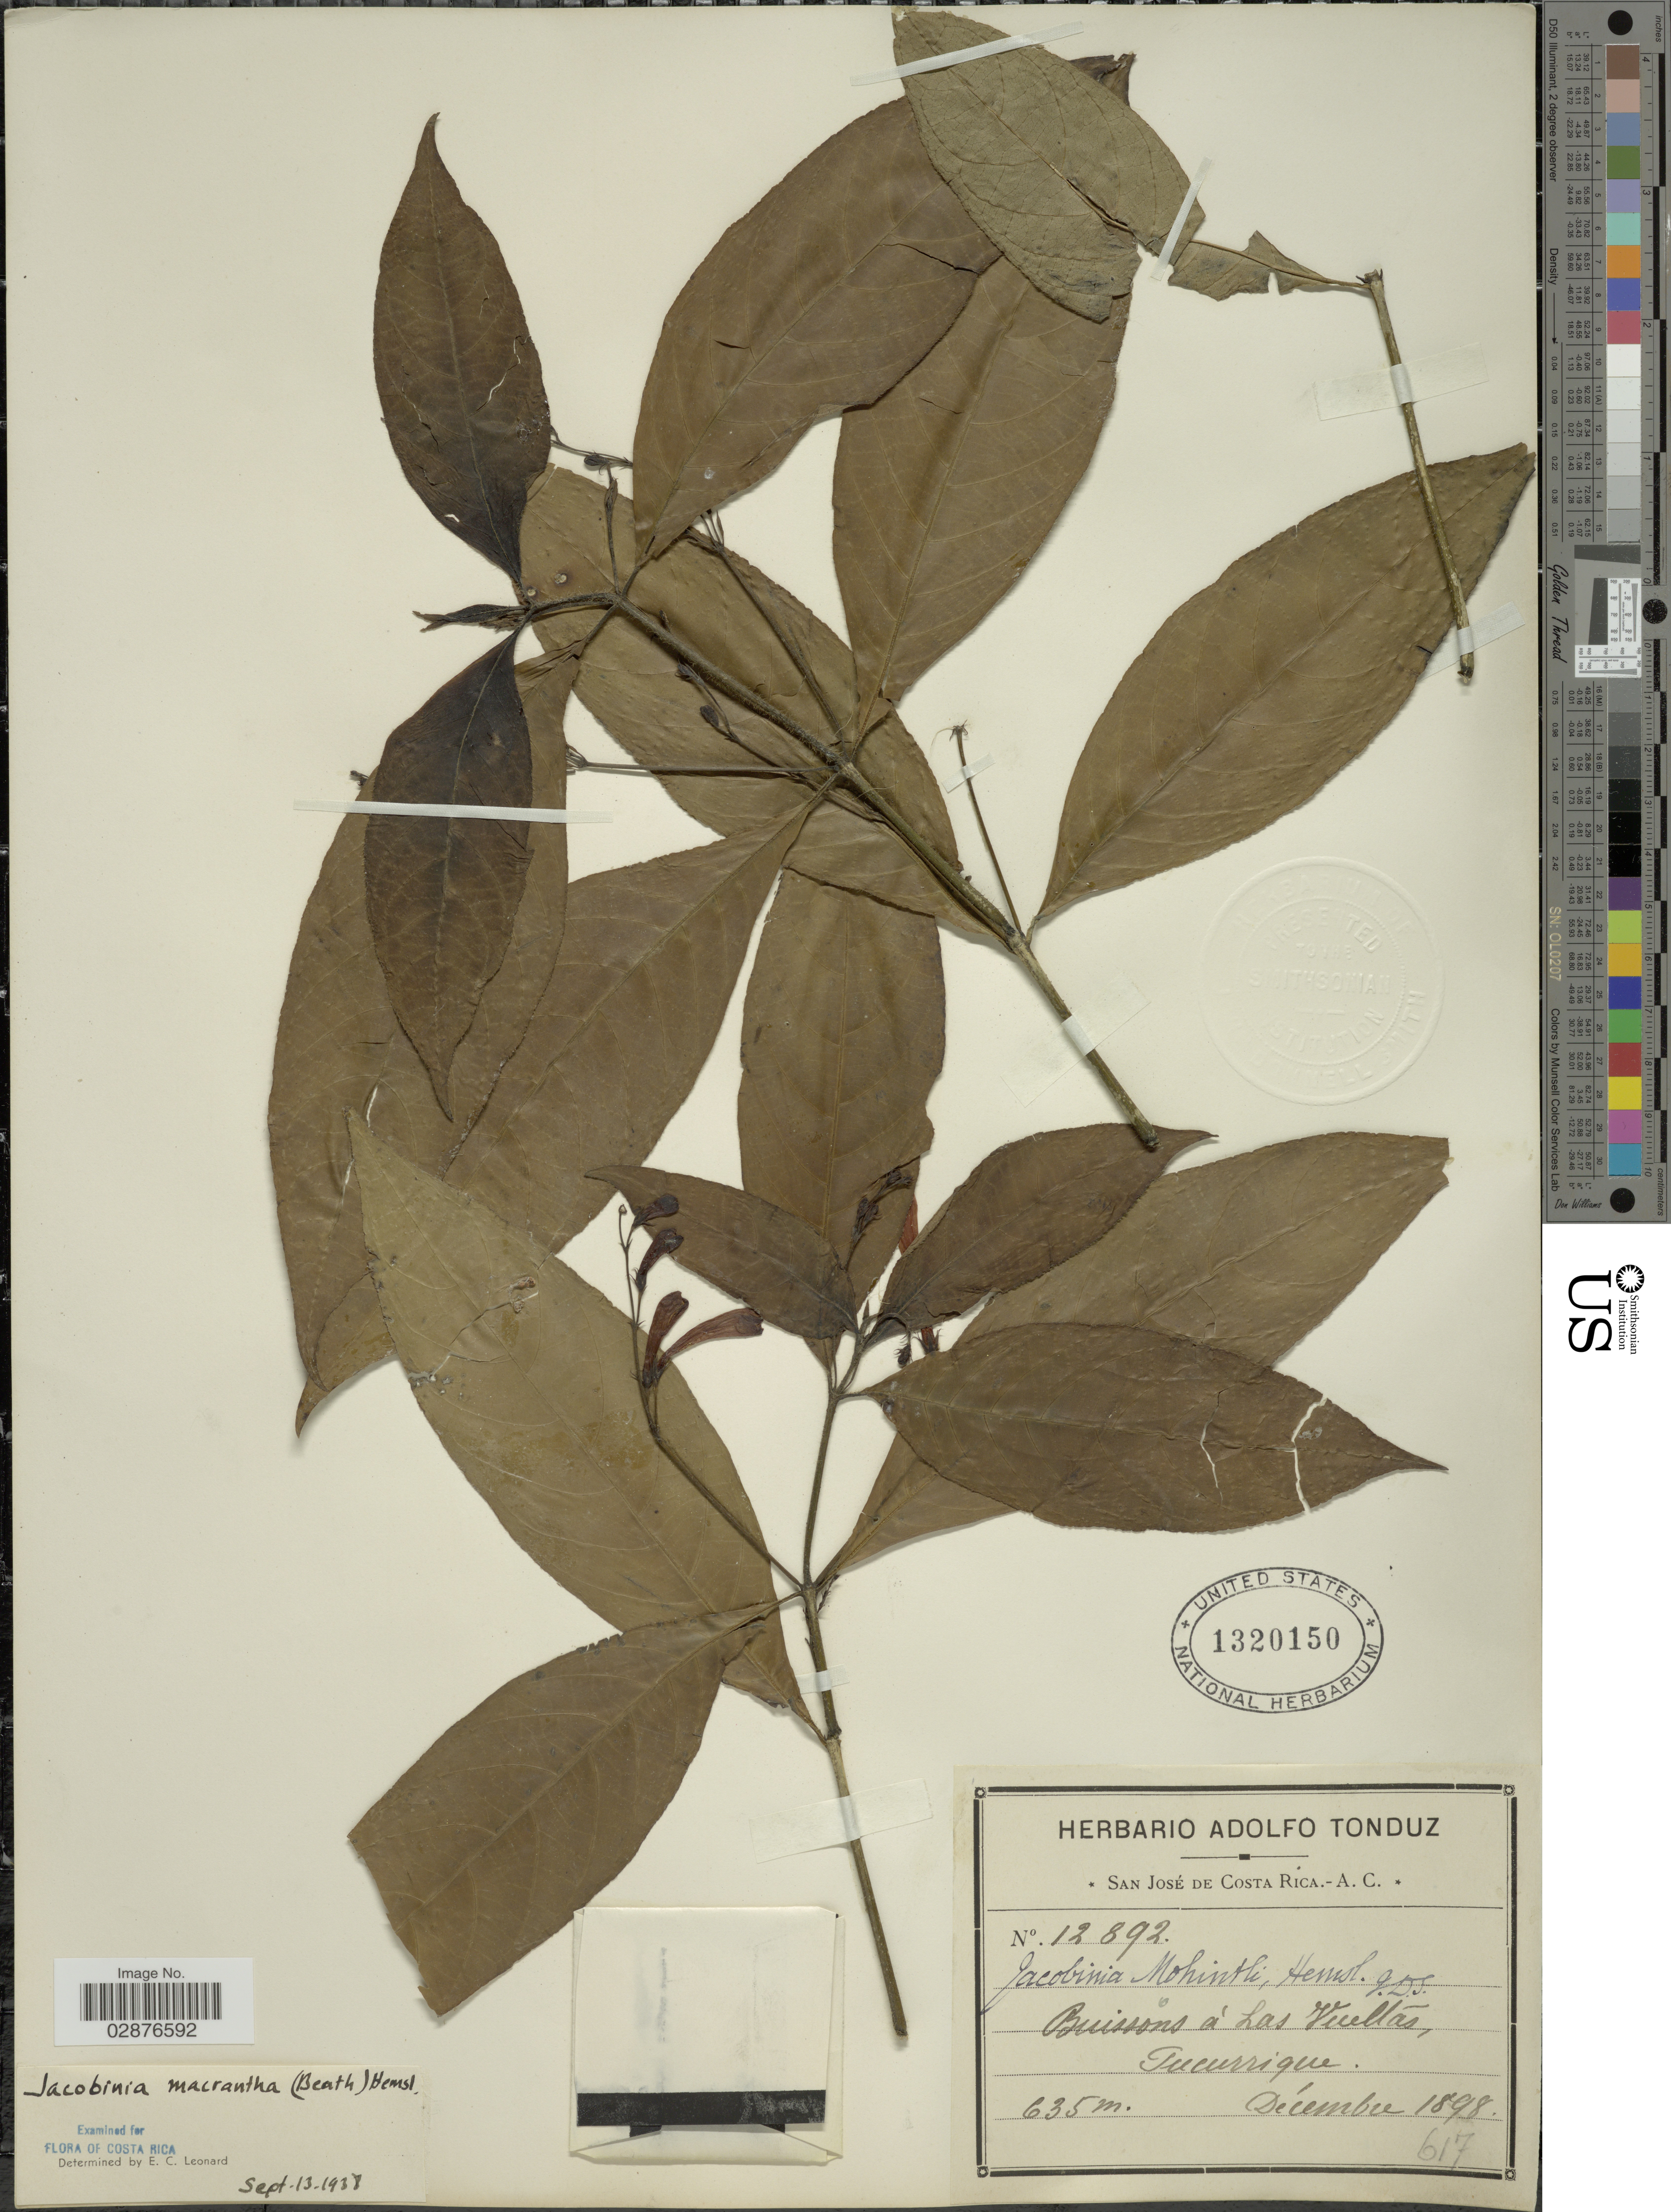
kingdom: Plantae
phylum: Tracheophyta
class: Magnoliopsida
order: Lamiales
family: Acanthaceae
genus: Justicia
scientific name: Justicia macrantha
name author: Benth.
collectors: ex Herb. Adolfo Tonduz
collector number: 12892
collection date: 1899-12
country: Costa Rica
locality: Buissons á Las Vueltas, Tucurrique.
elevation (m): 635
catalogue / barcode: US 1320150